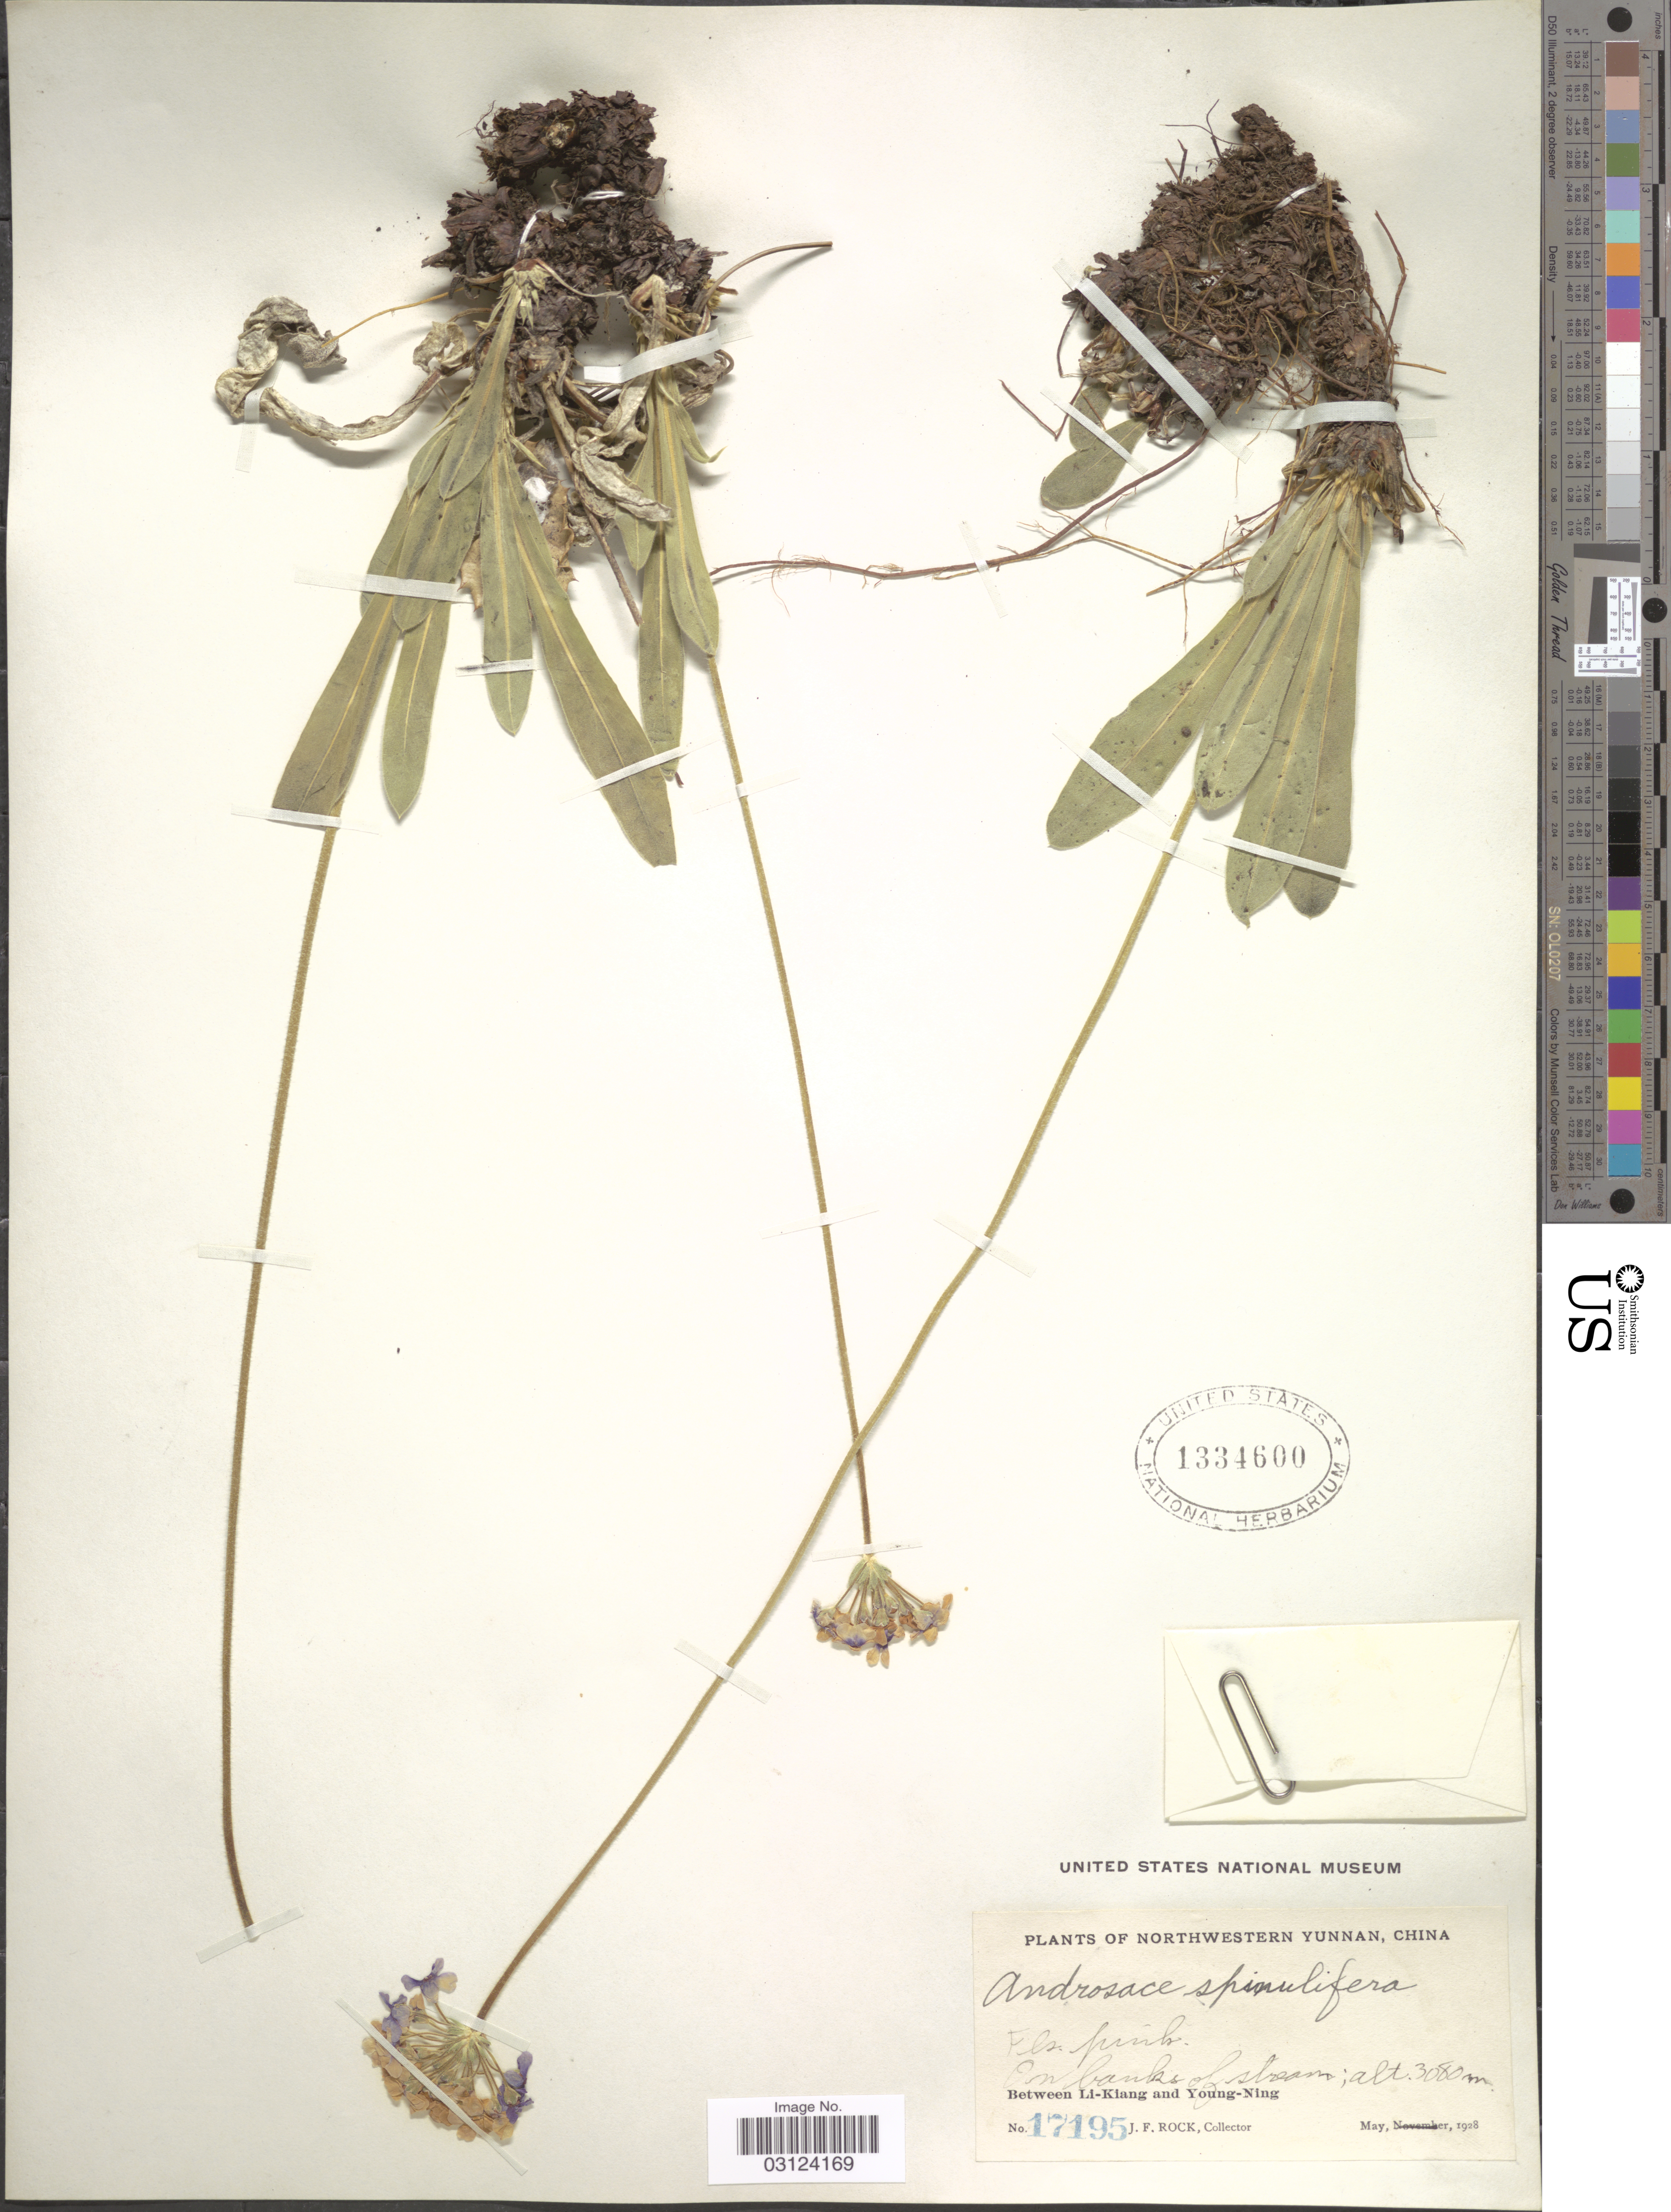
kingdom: Plantae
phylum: Tracheophyta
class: Magnoliopsida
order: Ericales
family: Primulaceae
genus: Androsace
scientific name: Androsace spinulifera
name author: (Franch.) R. Knuth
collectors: J. Rock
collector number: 17195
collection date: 1928-05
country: China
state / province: Yunnan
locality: Northwestern Yunnan, China, Between Li-Kiang and Young-Ning.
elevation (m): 3080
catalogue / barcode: US 1334600